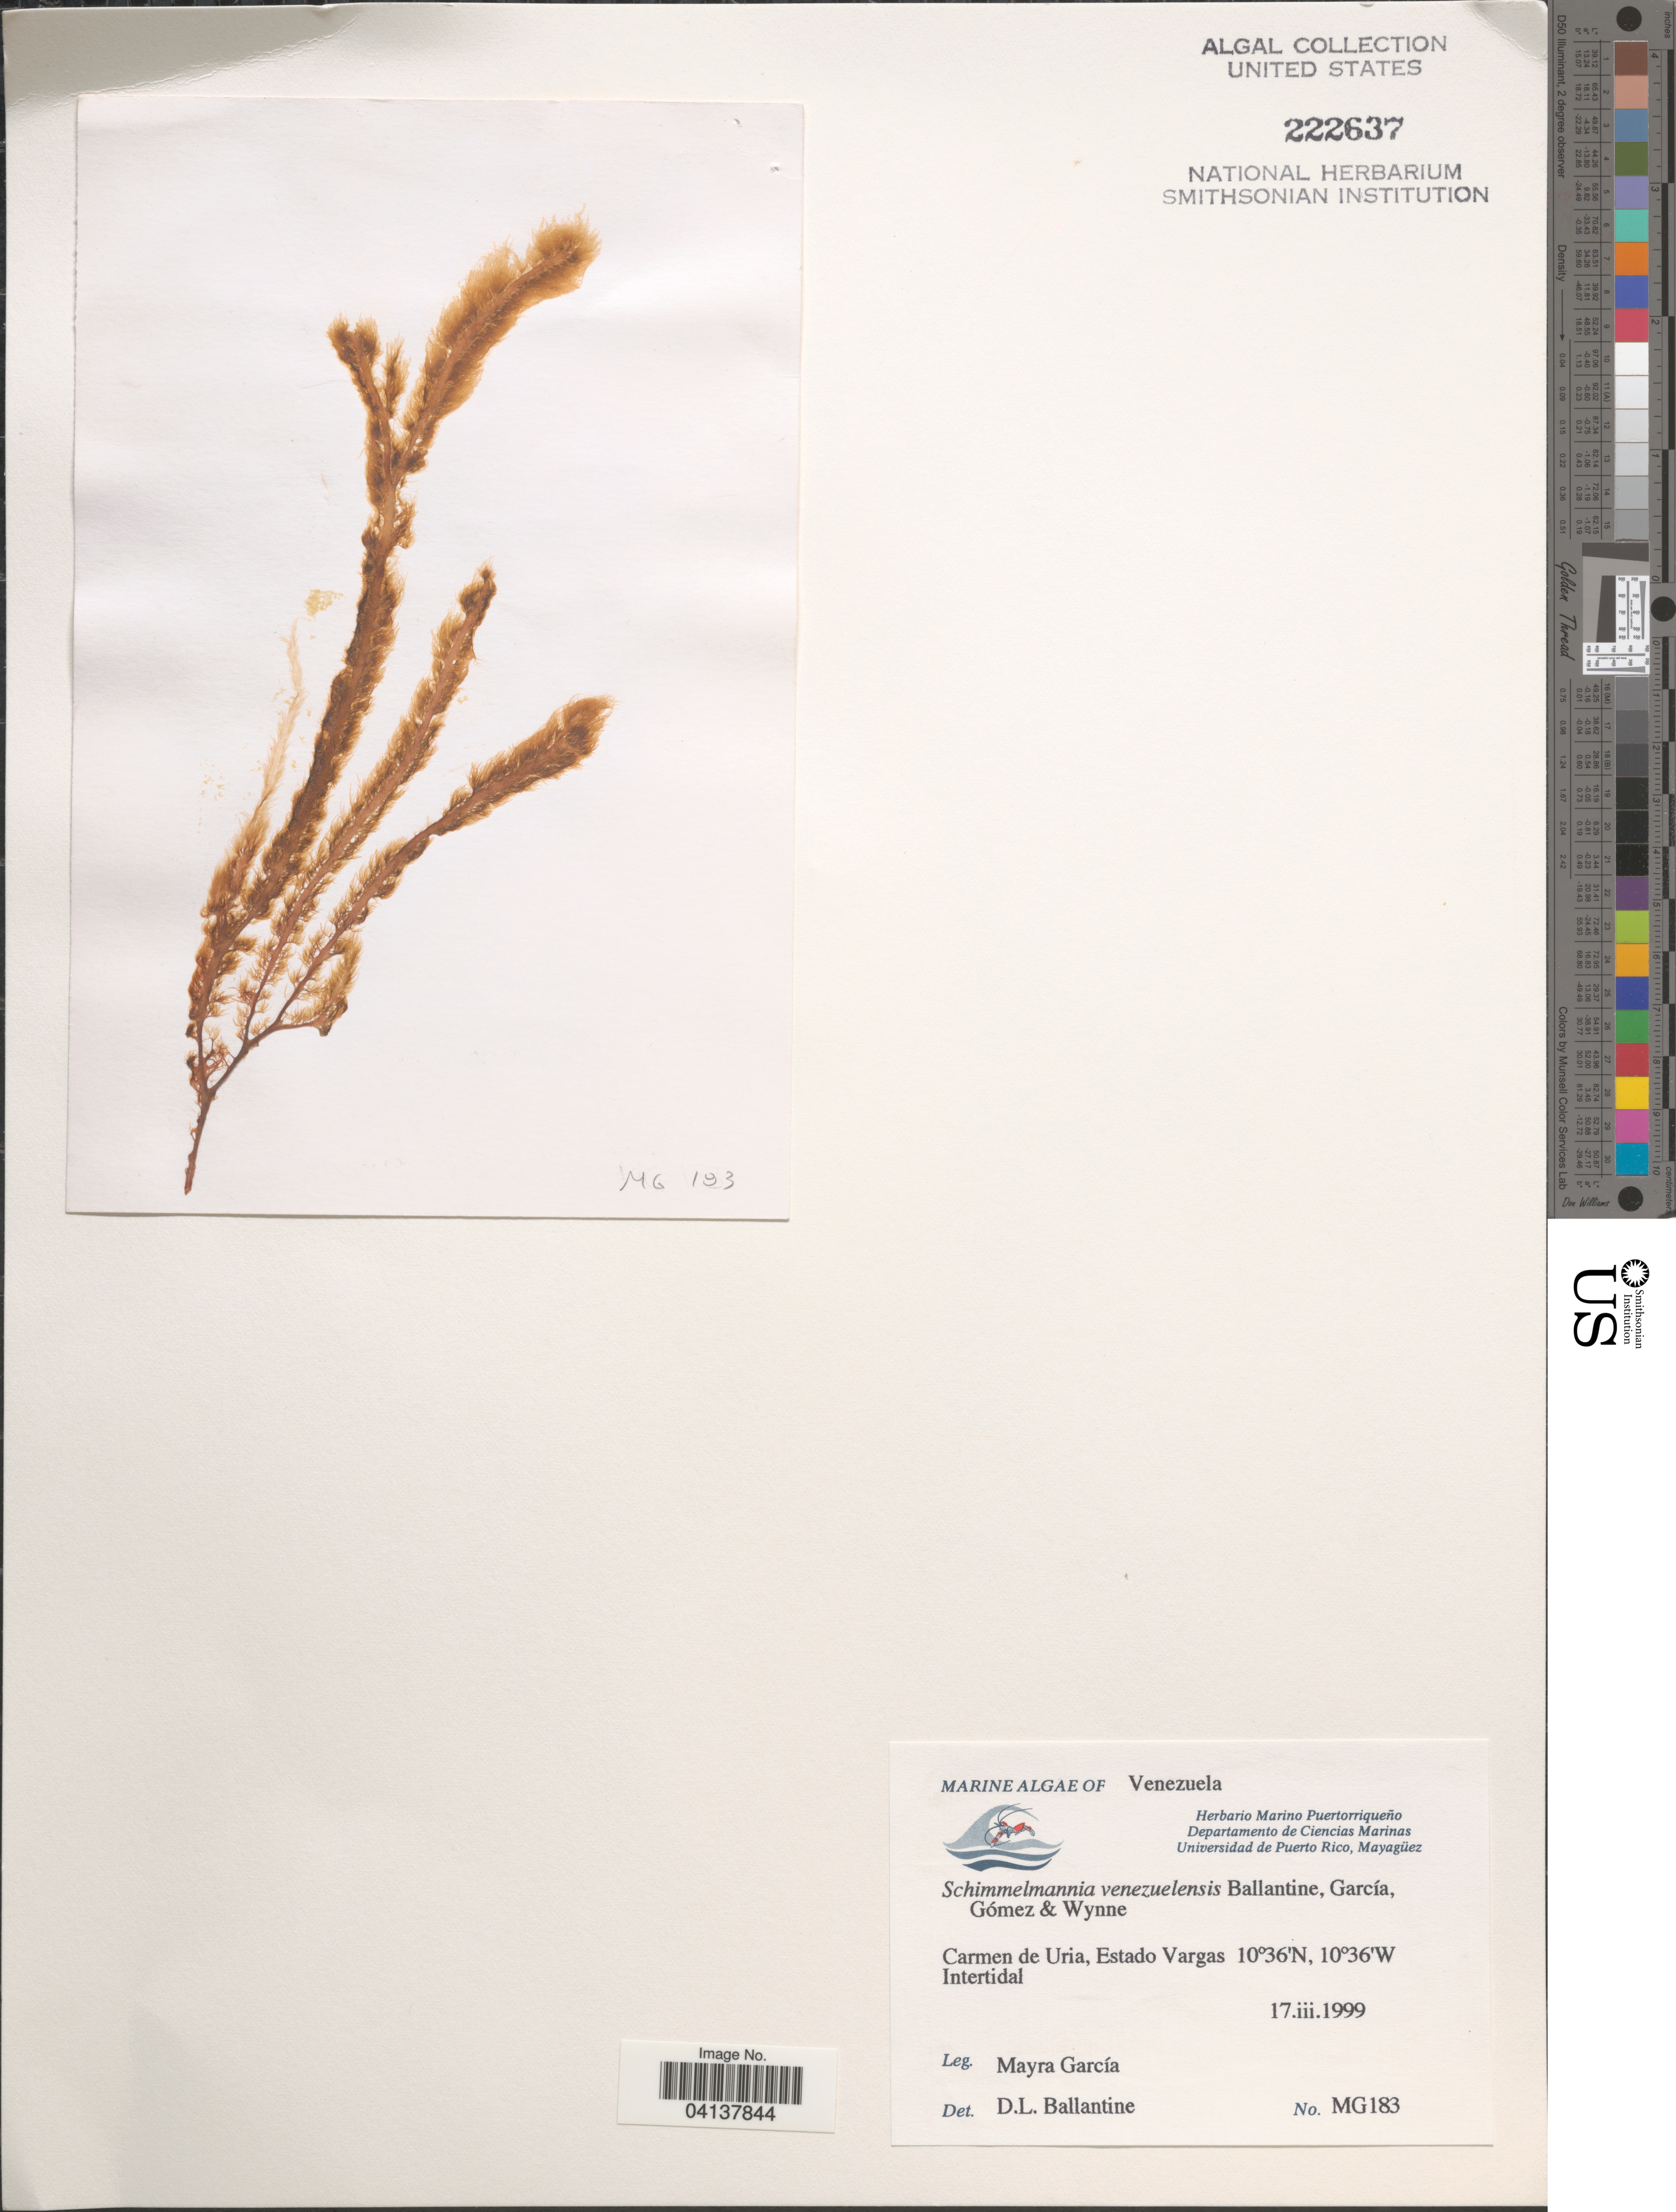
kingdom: Plantae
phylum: Rhodophyta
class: Florideophyceae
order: Gigartinales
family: Gloiosiphoniaceae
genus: Schimmelmannia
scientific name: Schimmelmannia venezuelensis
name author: D.L. Ballant. et al.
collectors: M. Garcia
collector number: MG183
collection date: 1999-03-17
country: Venezuela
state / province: Vargas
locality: Carmen de Uria.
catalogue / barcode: US 222637